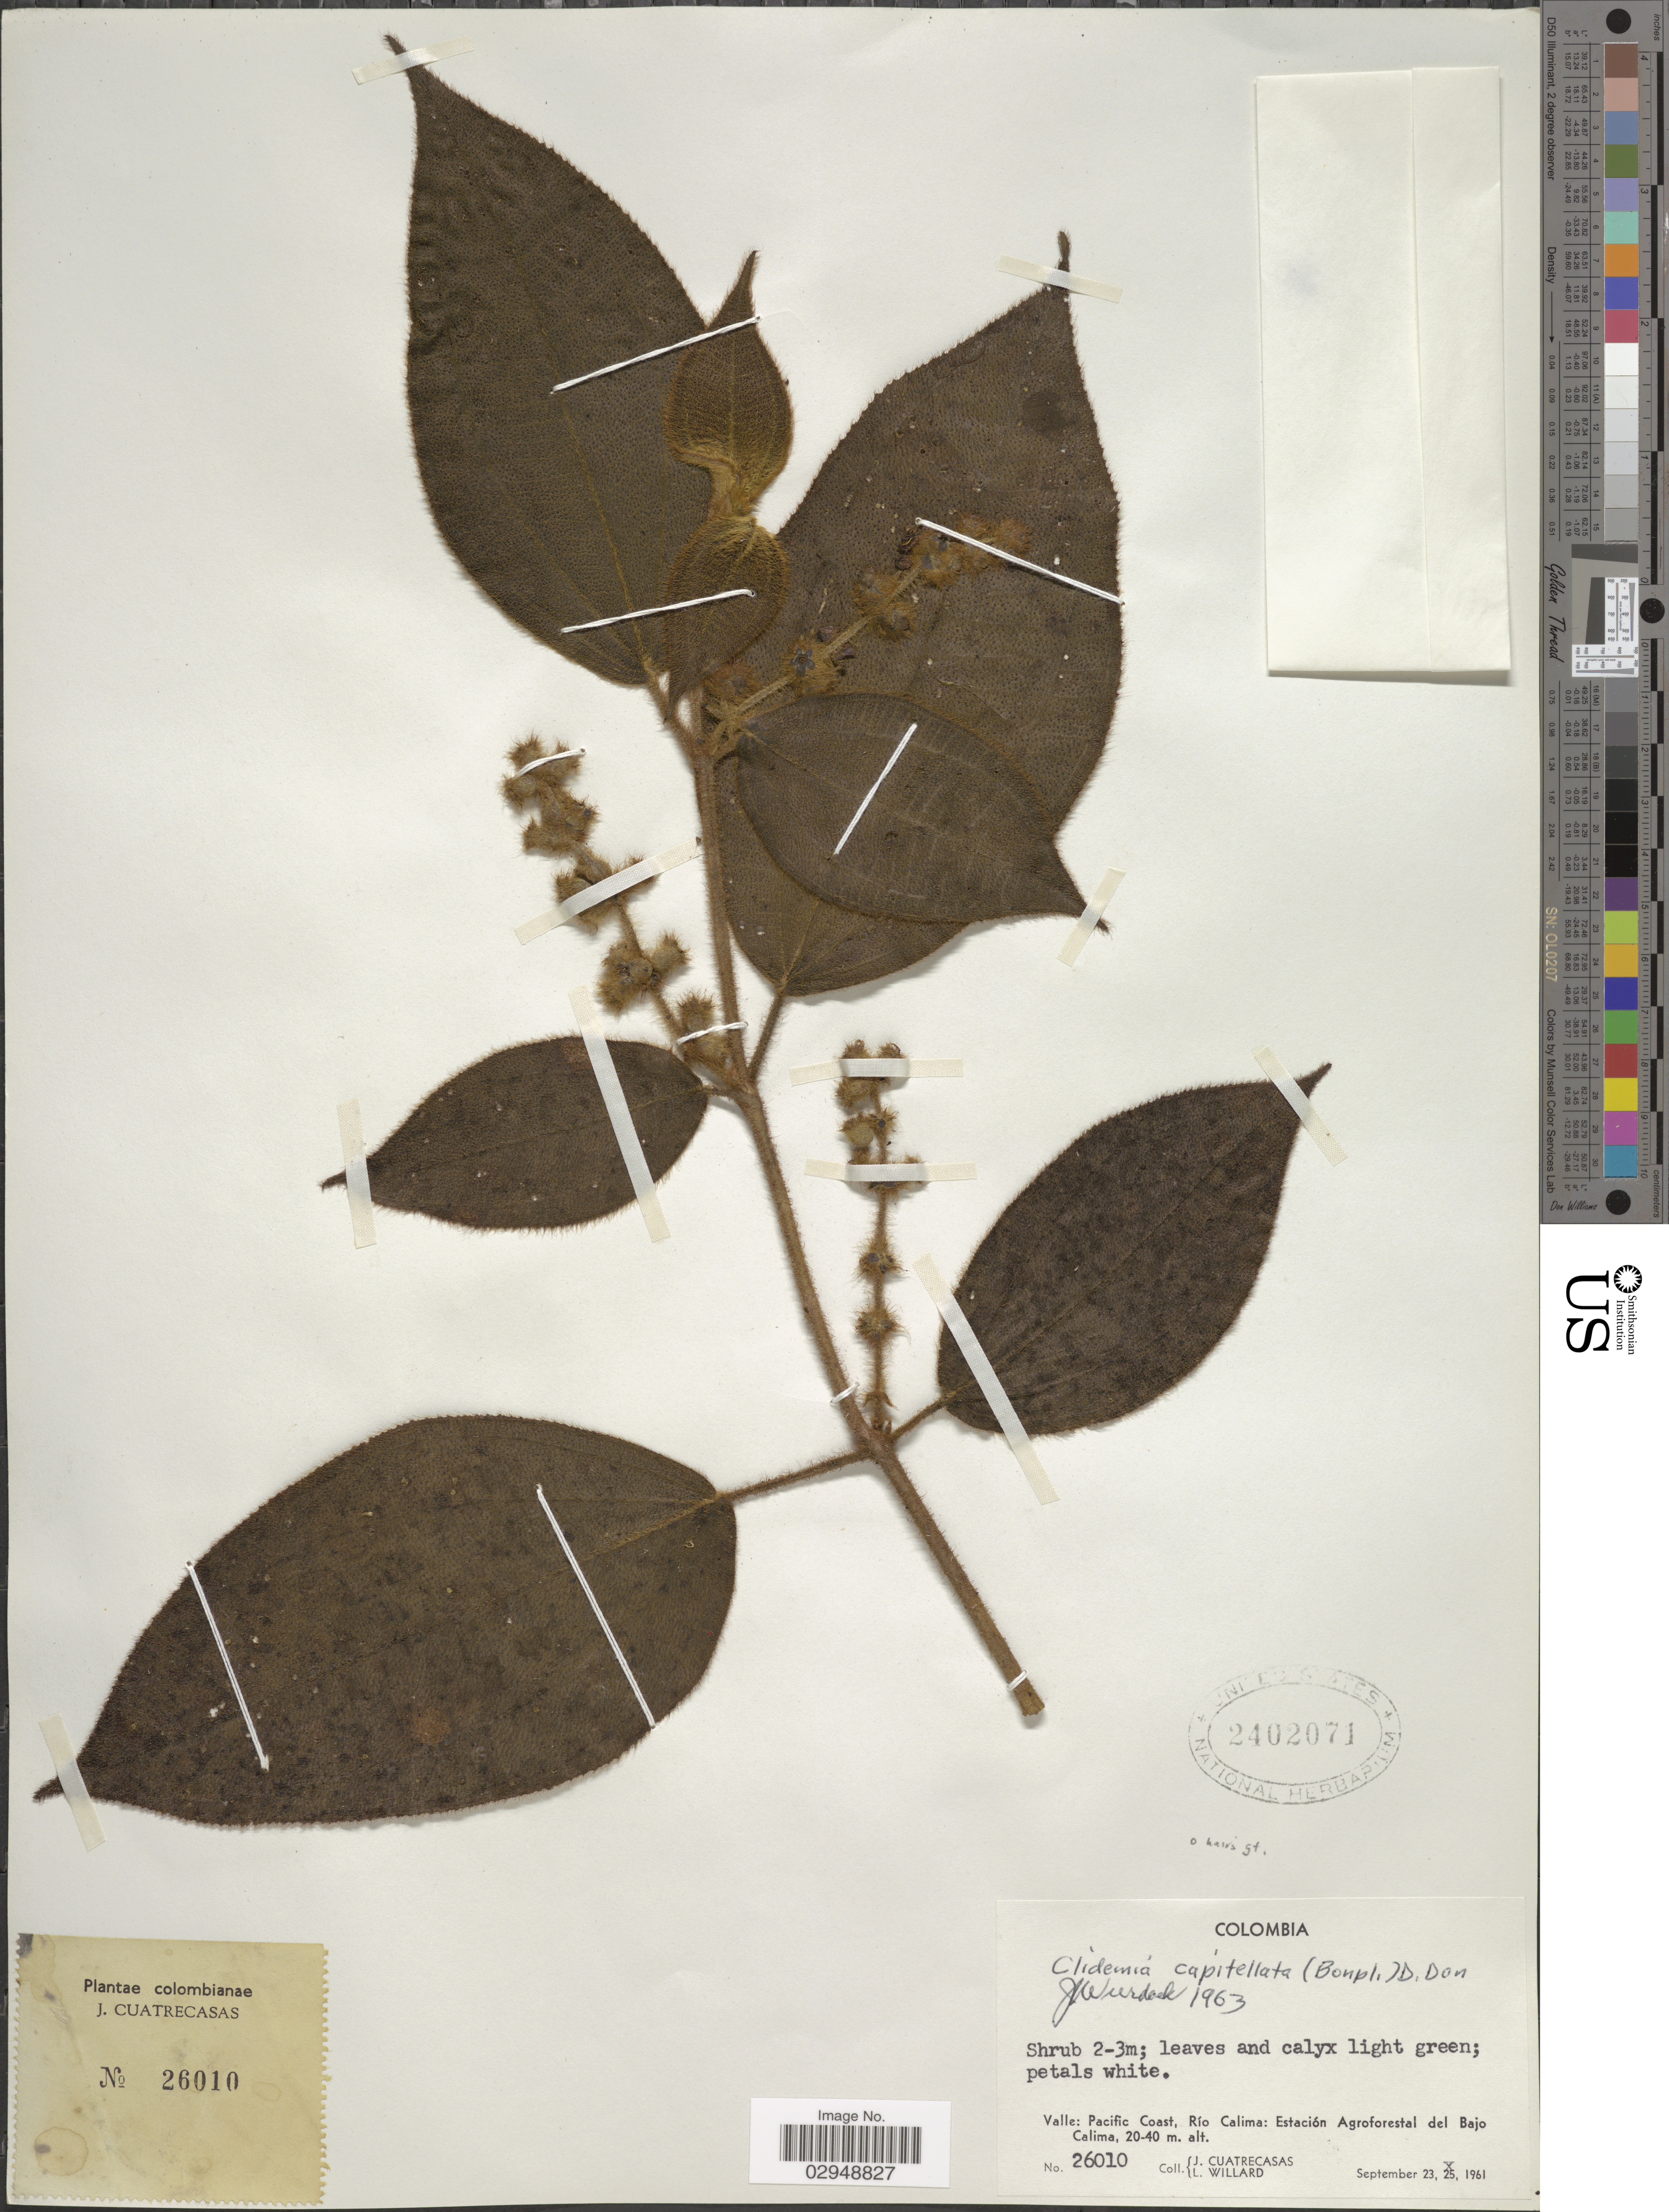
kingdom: Plantae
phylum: Tracheophyta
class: Magnoliopsida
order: Myrtales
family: Melastomataceae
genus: Clidemia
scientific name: Clidemia capitellata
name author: (Bonpl.) D. Don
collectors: J. Cuatrecasas & L. Willard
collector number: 26010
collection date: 1961-09-23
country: Colombia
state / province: Valle del Cauca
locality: Valle: Pacific Coast, Río Calima: Estación Agroforestal del Bajo Calima.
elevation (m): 20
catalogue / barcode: US 2402071